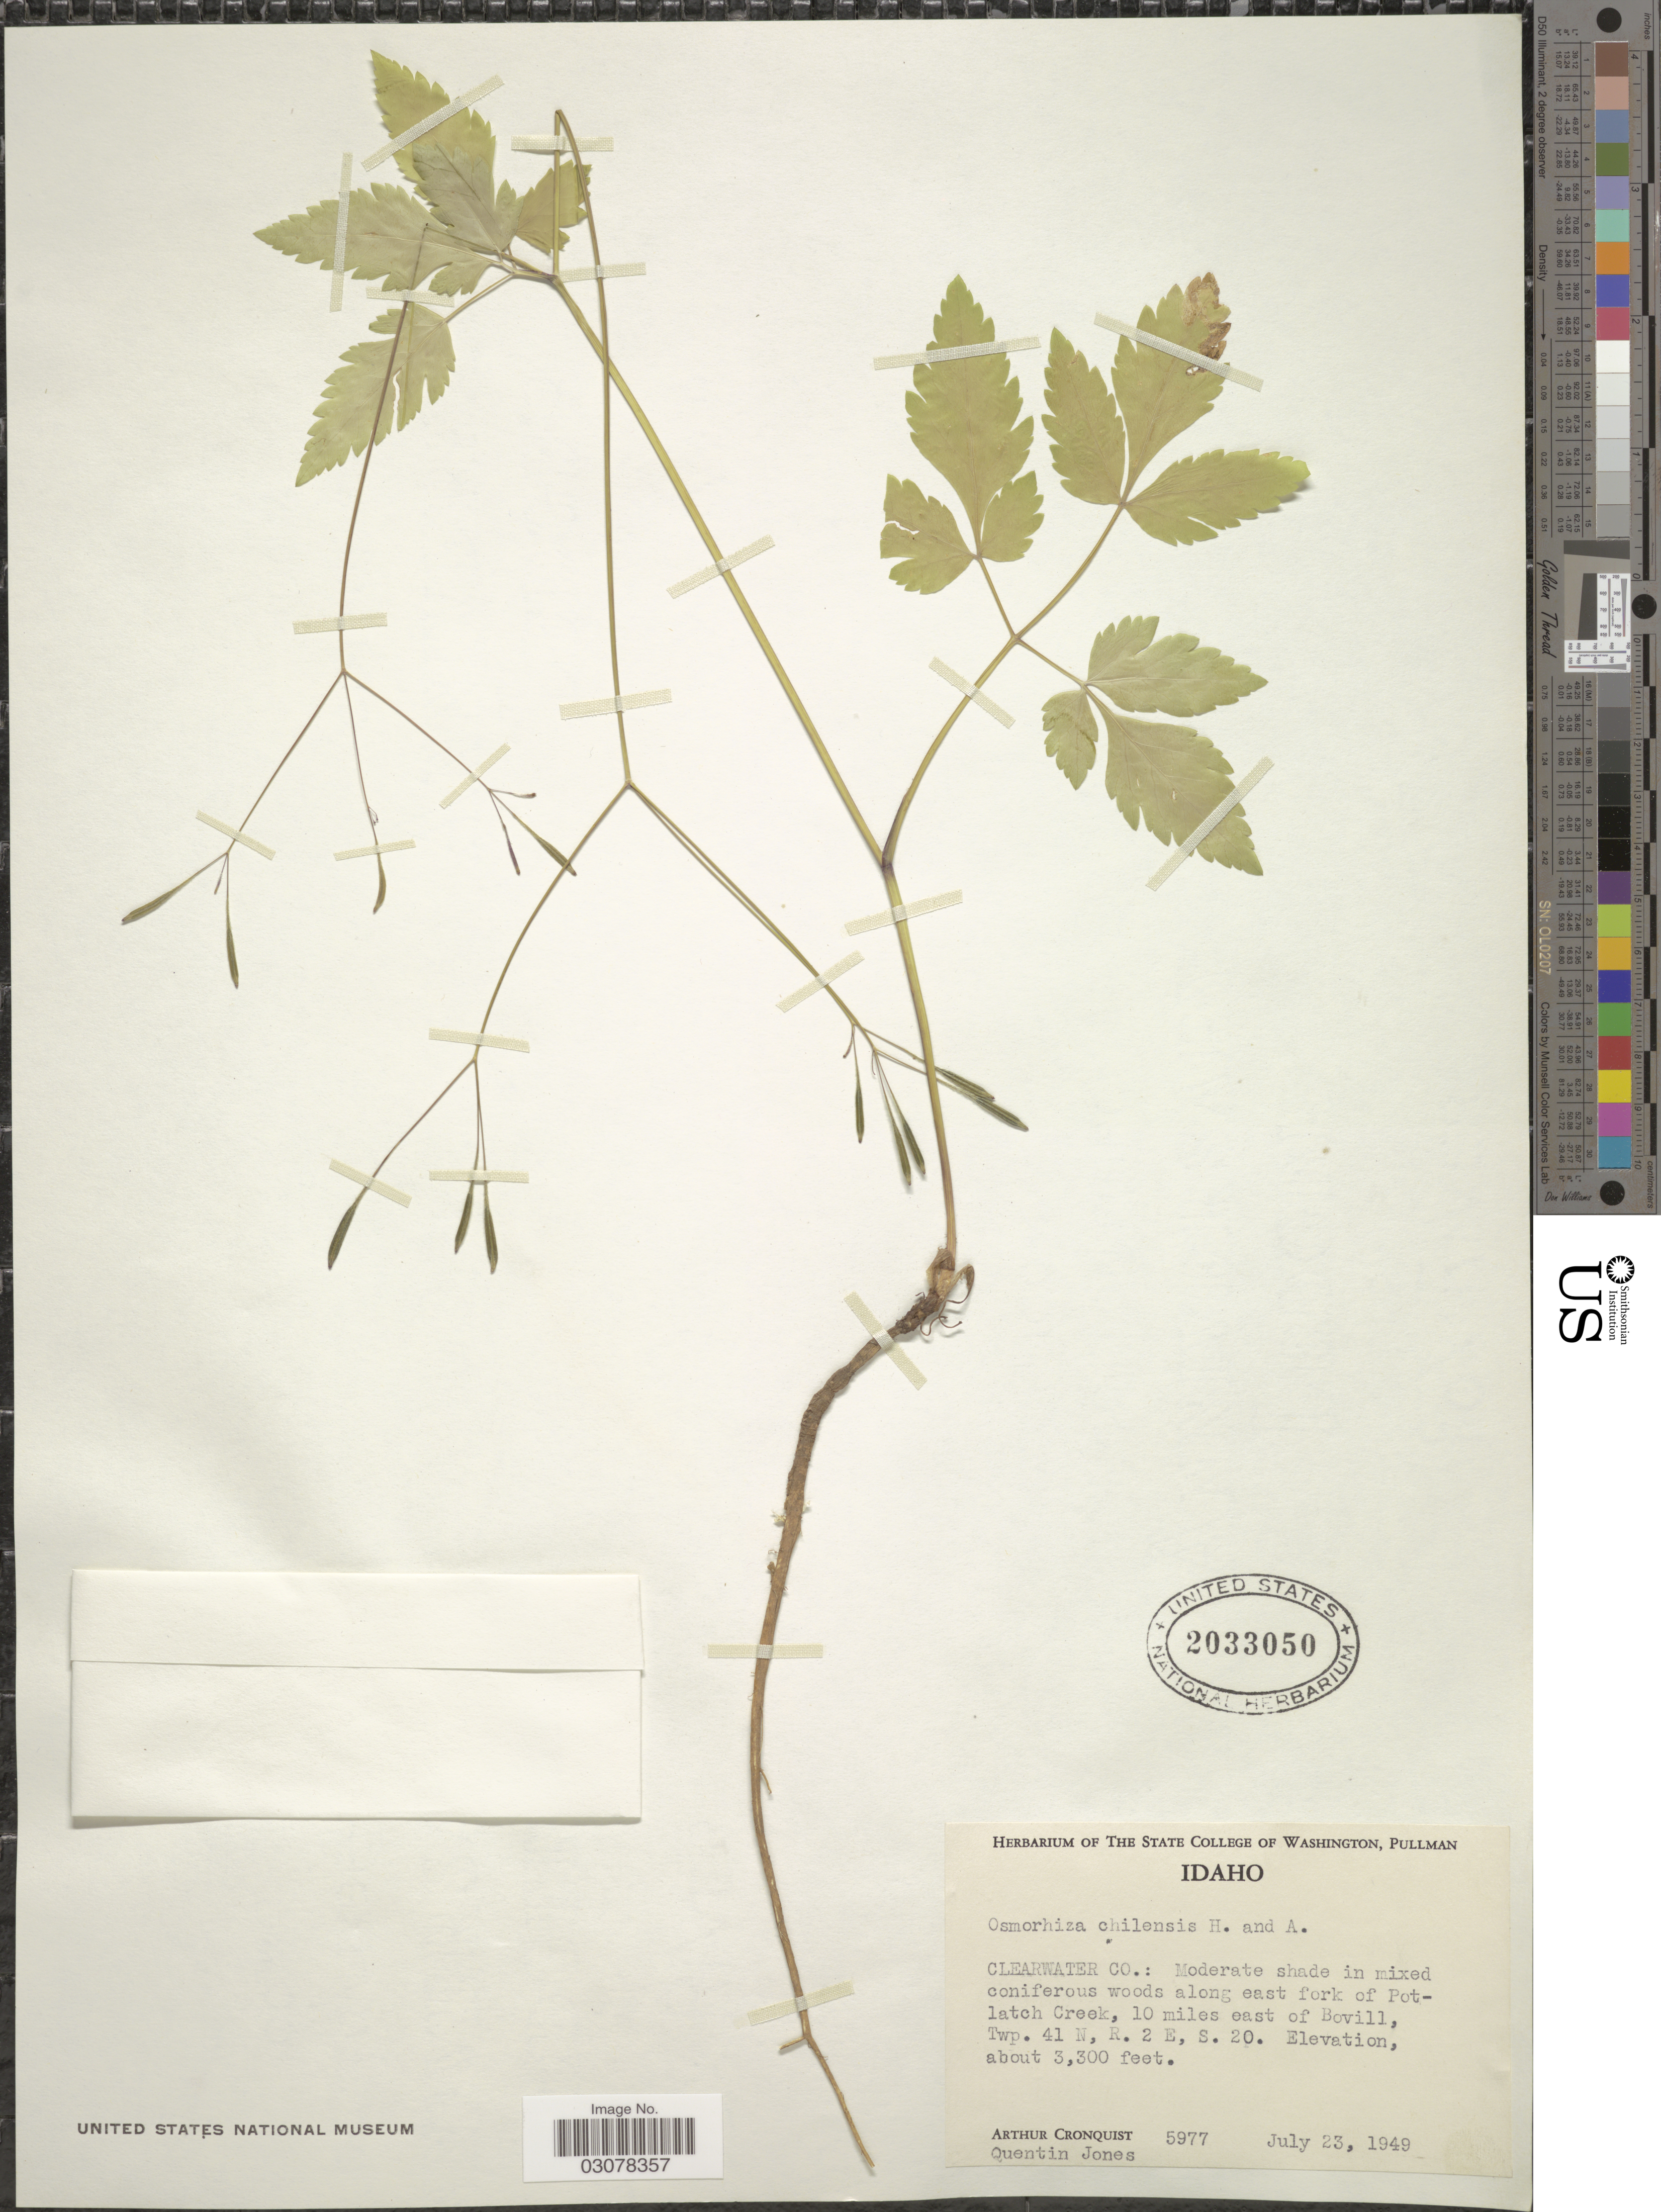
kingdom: Plantae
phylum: Tracheophyta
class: Magnoliopsida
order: Apiales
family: Apiaceae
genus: Osmorhiza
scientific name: Osmorhiza chilensis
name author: Hook. & Arn.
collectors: A. J. Cronquist & Q. Jones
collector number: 5977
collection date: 1949-07-23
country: United States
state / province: Idaho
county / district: Clearwater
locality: Moderate shade in mixed coniferous woods along east fork of Potlatch Creek, 10 miles east of Bovill, Twp. 41 N, R. 2 E, S. 20.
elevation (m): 1006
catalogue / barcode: US 2033050